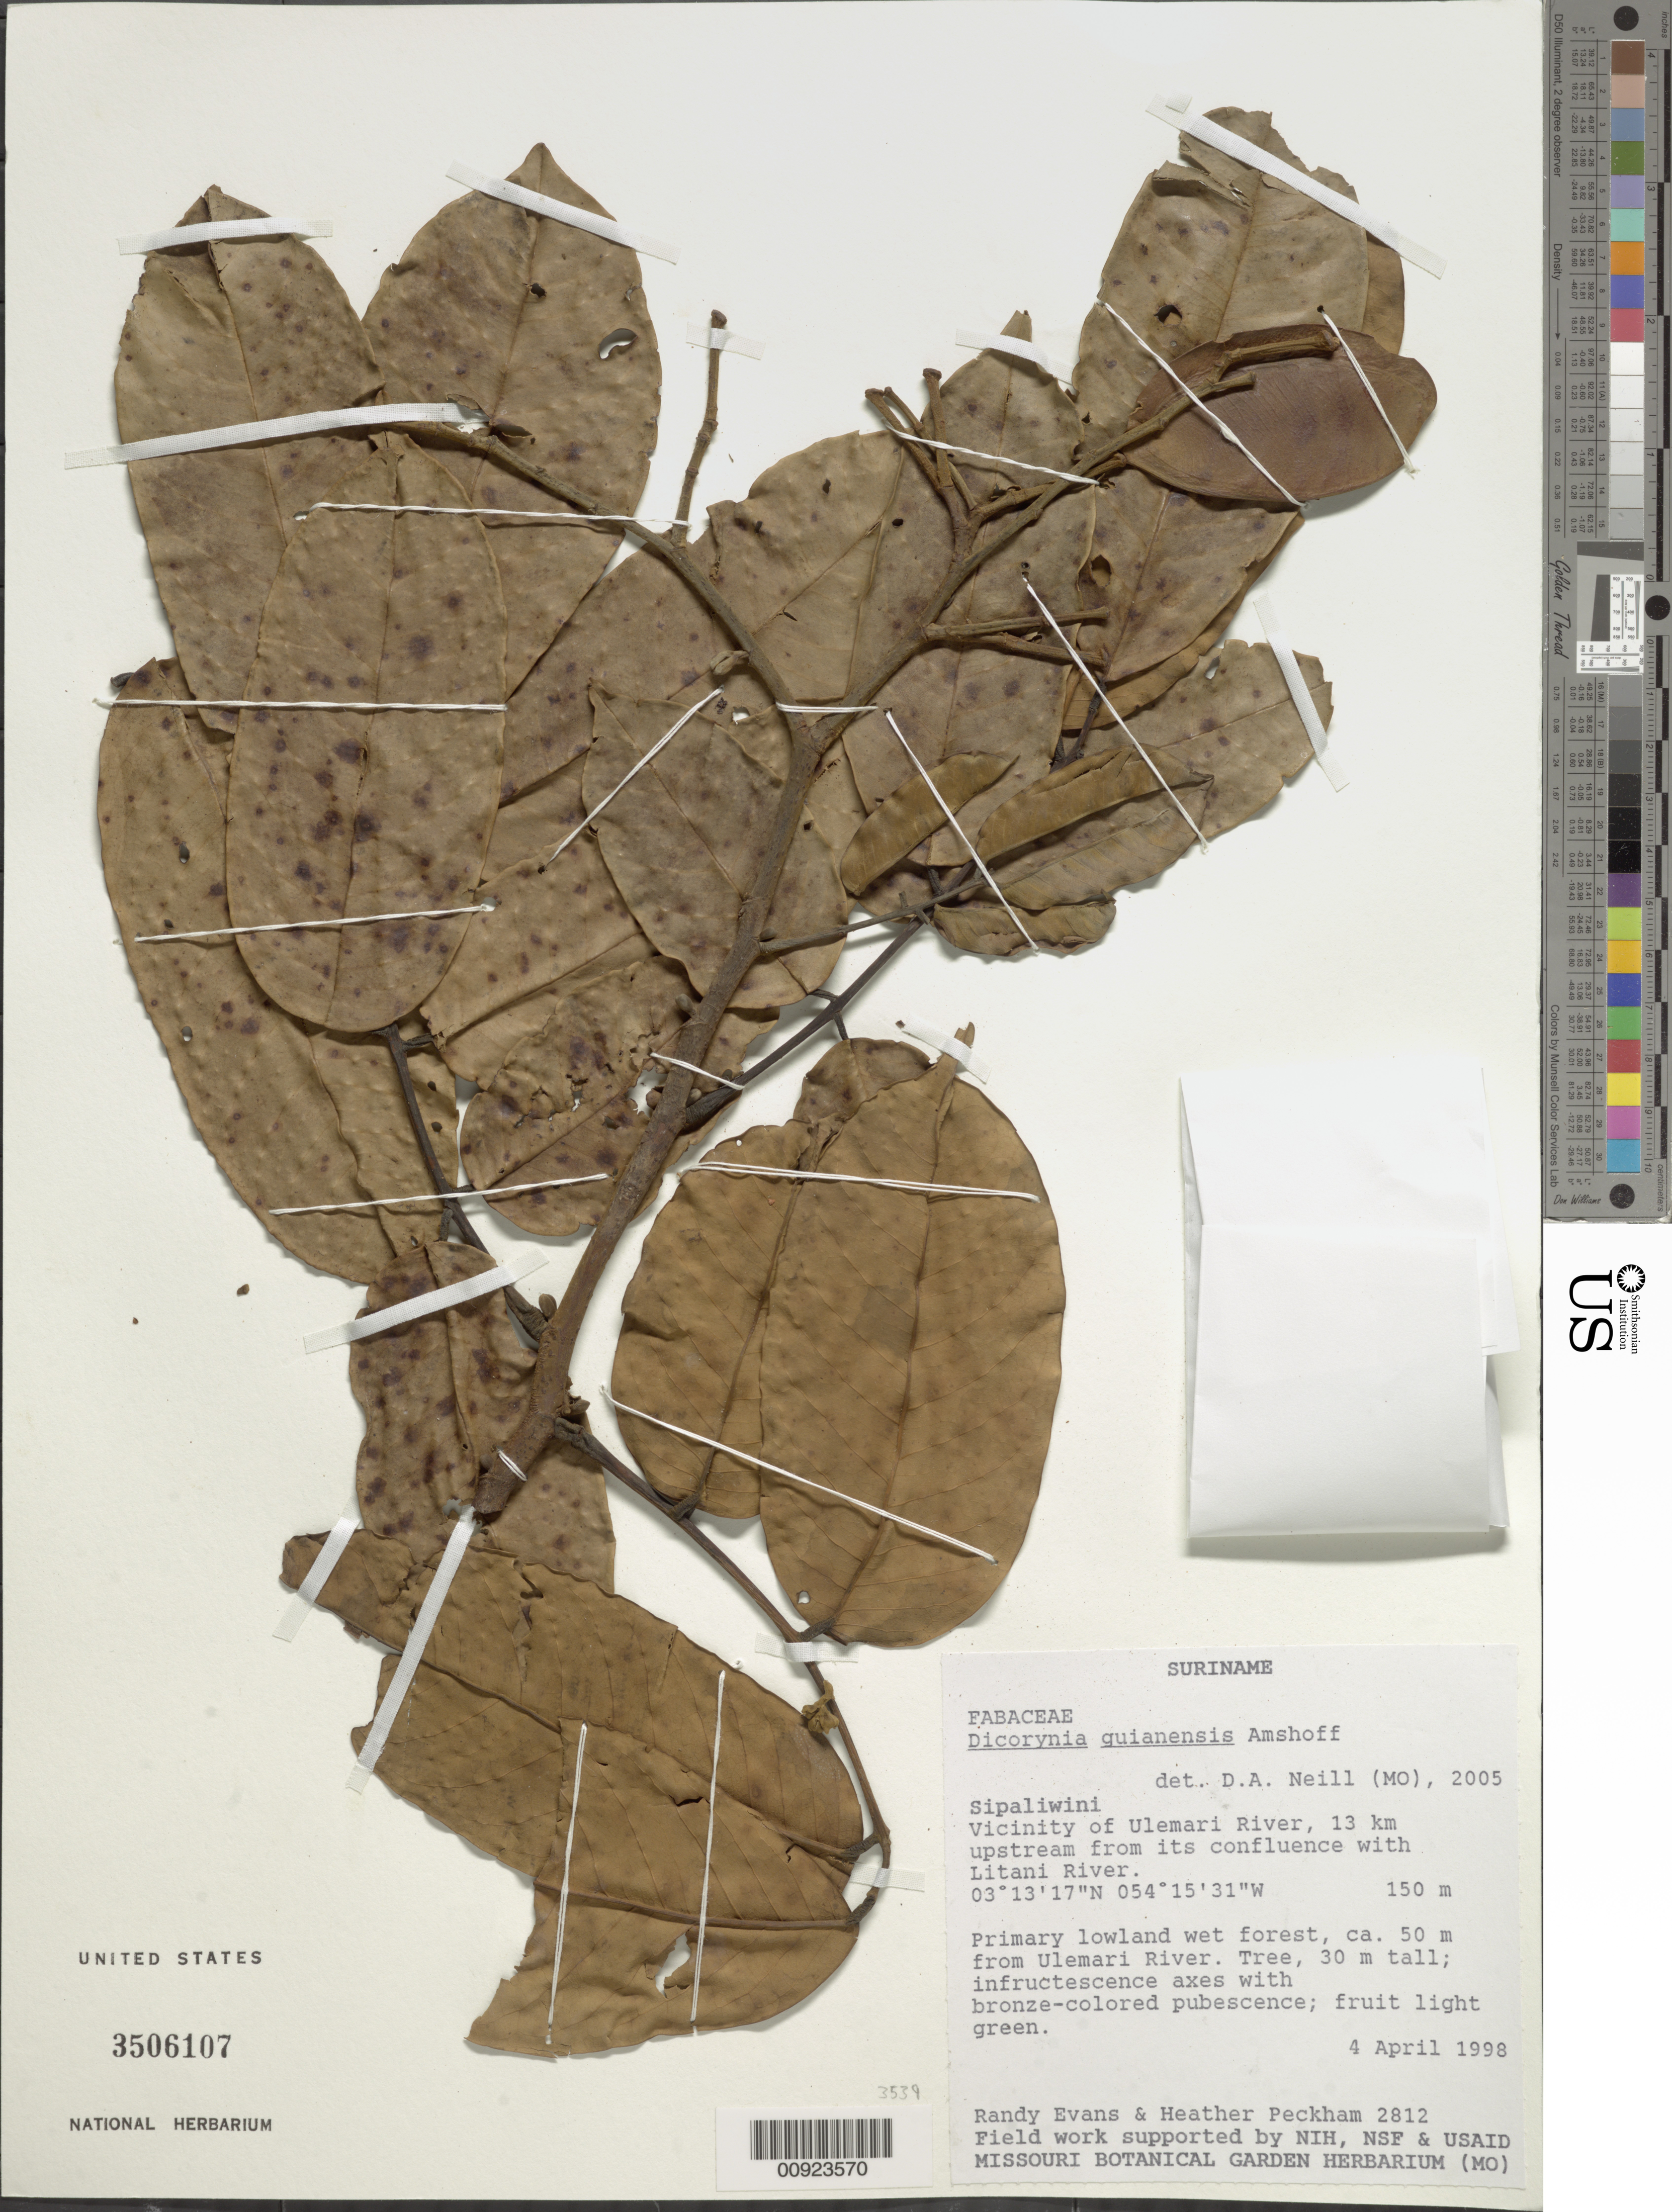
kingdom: Plantae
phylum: Tracheophyta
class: Magnoliopsida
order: Fabales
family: Fabaceae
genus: Dicorynia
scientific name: Dicorynia guianensis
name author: Amshoff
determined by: Neill, David Alan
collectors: R. Evans & H. Peckham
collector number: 2812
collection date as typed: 4-Apr-98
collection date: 1998-04-04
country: Suriname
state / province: Sipaliwini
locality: Ulemari R., ca. 13 km upstream from confl. with Litani R.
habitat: Primary lowland wet forest, ca. 50m from Ulemari river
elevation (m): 150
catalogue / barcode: US 3506107